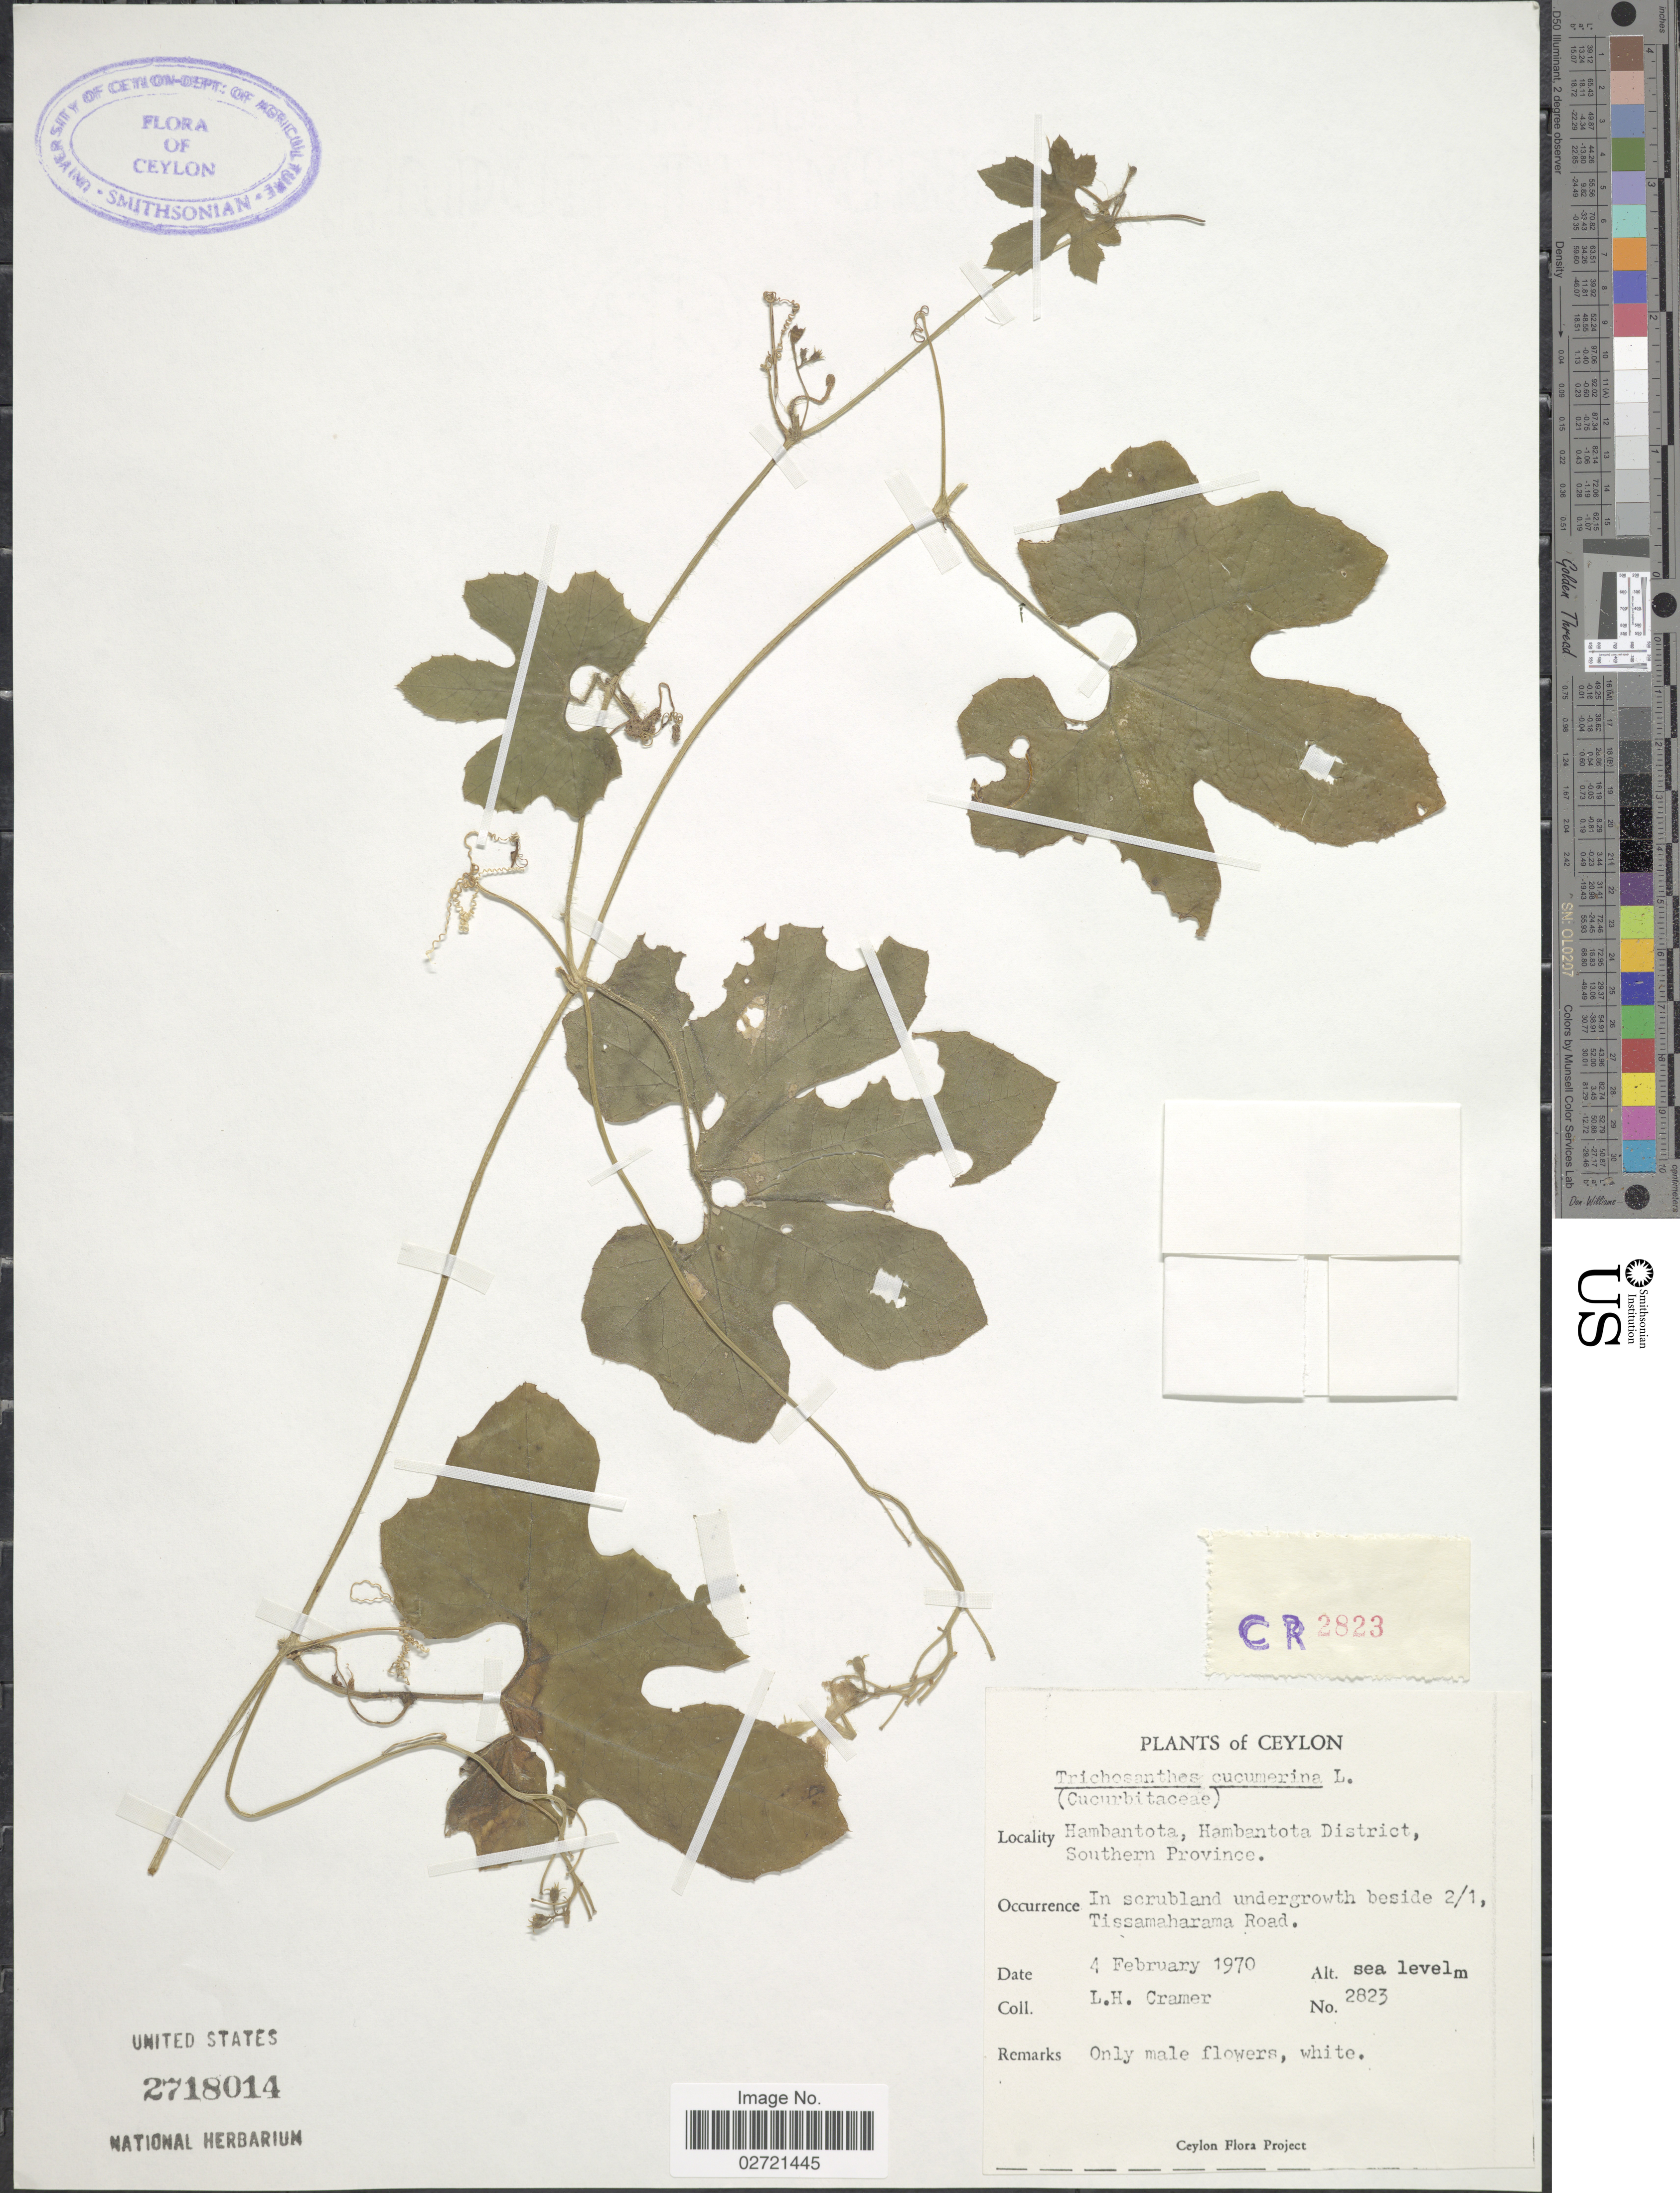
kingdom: Plantae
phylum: Tracheophyta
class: Magnoliopsida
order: Cucurbitales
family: Cucurbitaceae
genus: Trichosanthes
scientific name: Trichosanthes cucumerina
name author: L.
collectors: L. H. Cramer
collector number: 2833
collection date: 1970-02-04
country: Sri Lanka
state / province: Southern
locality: Ceylon, Hambantota, Hambantota District, Southern Province, beside 2/1 Tissamaharama Road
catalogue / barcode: US 2718014